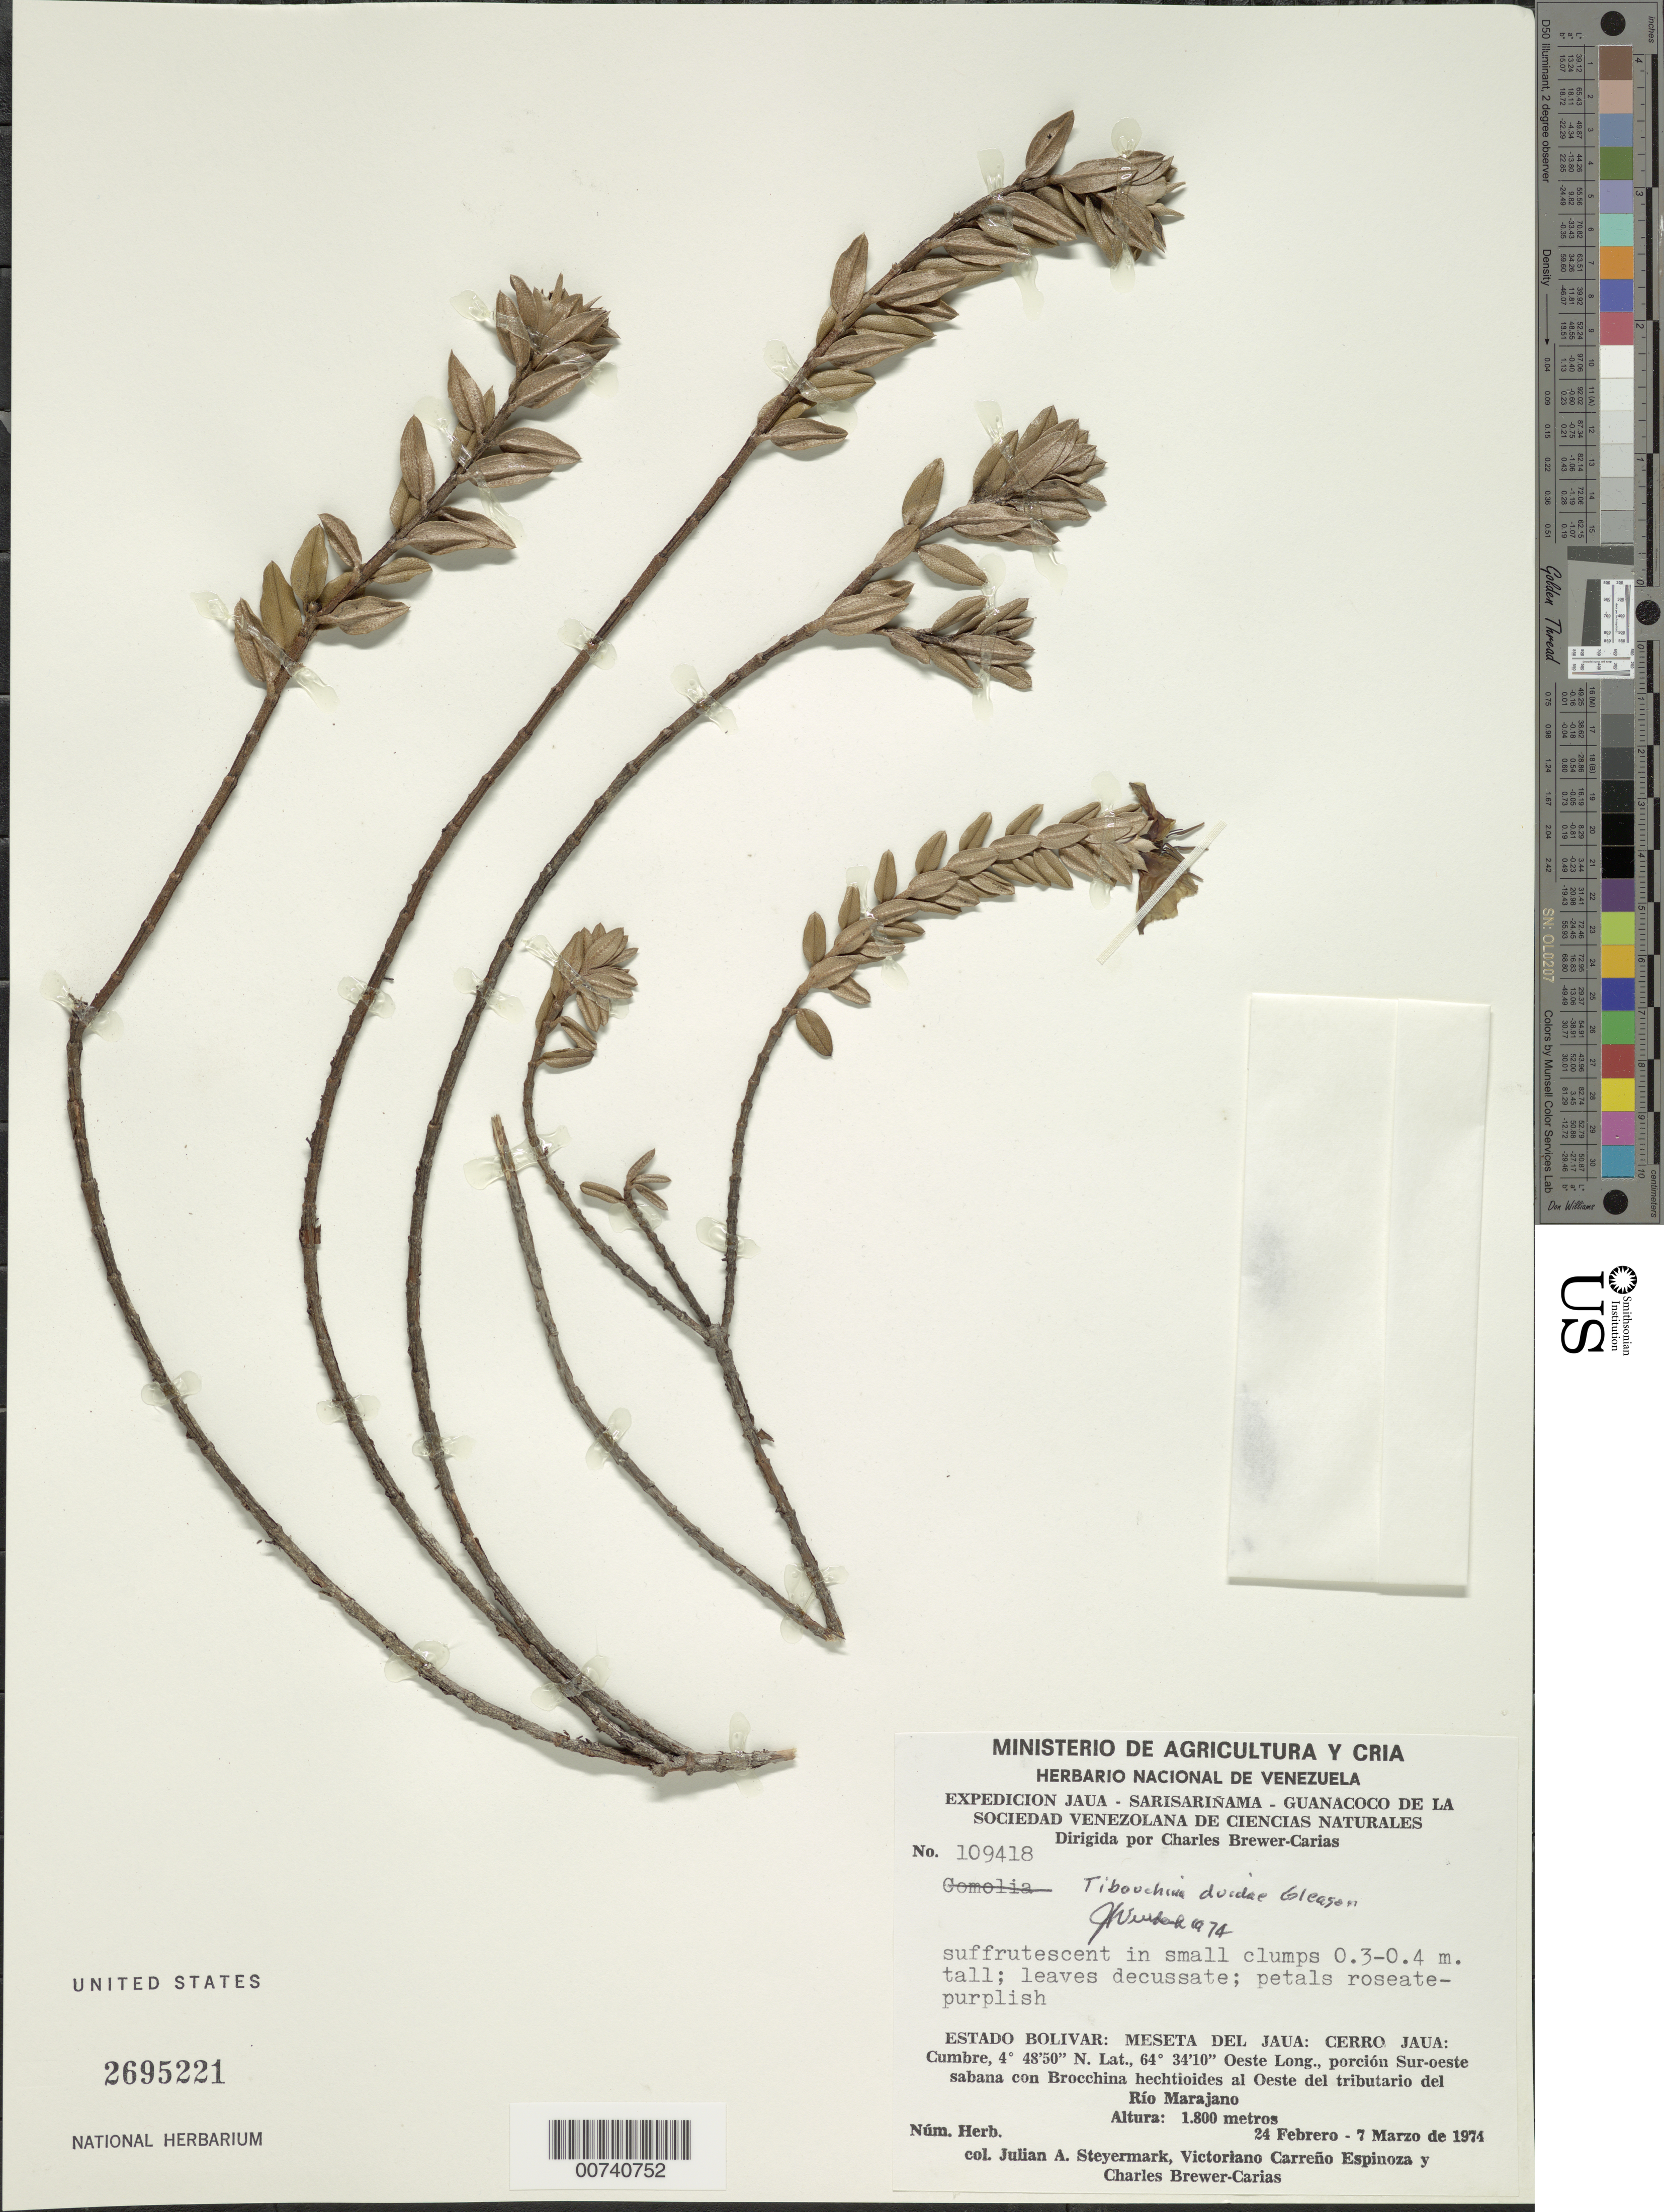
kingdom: Plantae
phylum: Tracheophyta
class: Magnoliopsida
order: Myrtales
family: Melastomataceae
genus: Tibouchina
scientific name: Tibouchina duidae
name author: Gleason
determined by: Wurdack, John J., (US), US (UNITED STATES)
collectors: J. Steyermark, V. Carreño E. & C. Brewer-Carias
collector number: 109418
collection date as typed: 24-Feb-74 to 7-Mar-74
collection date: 1974-02-24/1974-03-07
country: Venezuela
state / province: Bolívar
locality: Meseta del Jaua: Cerro Jaua, Río Marajano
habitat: Savanna with Brocchina hechtioides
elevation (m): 1800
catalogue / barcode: US 2695221